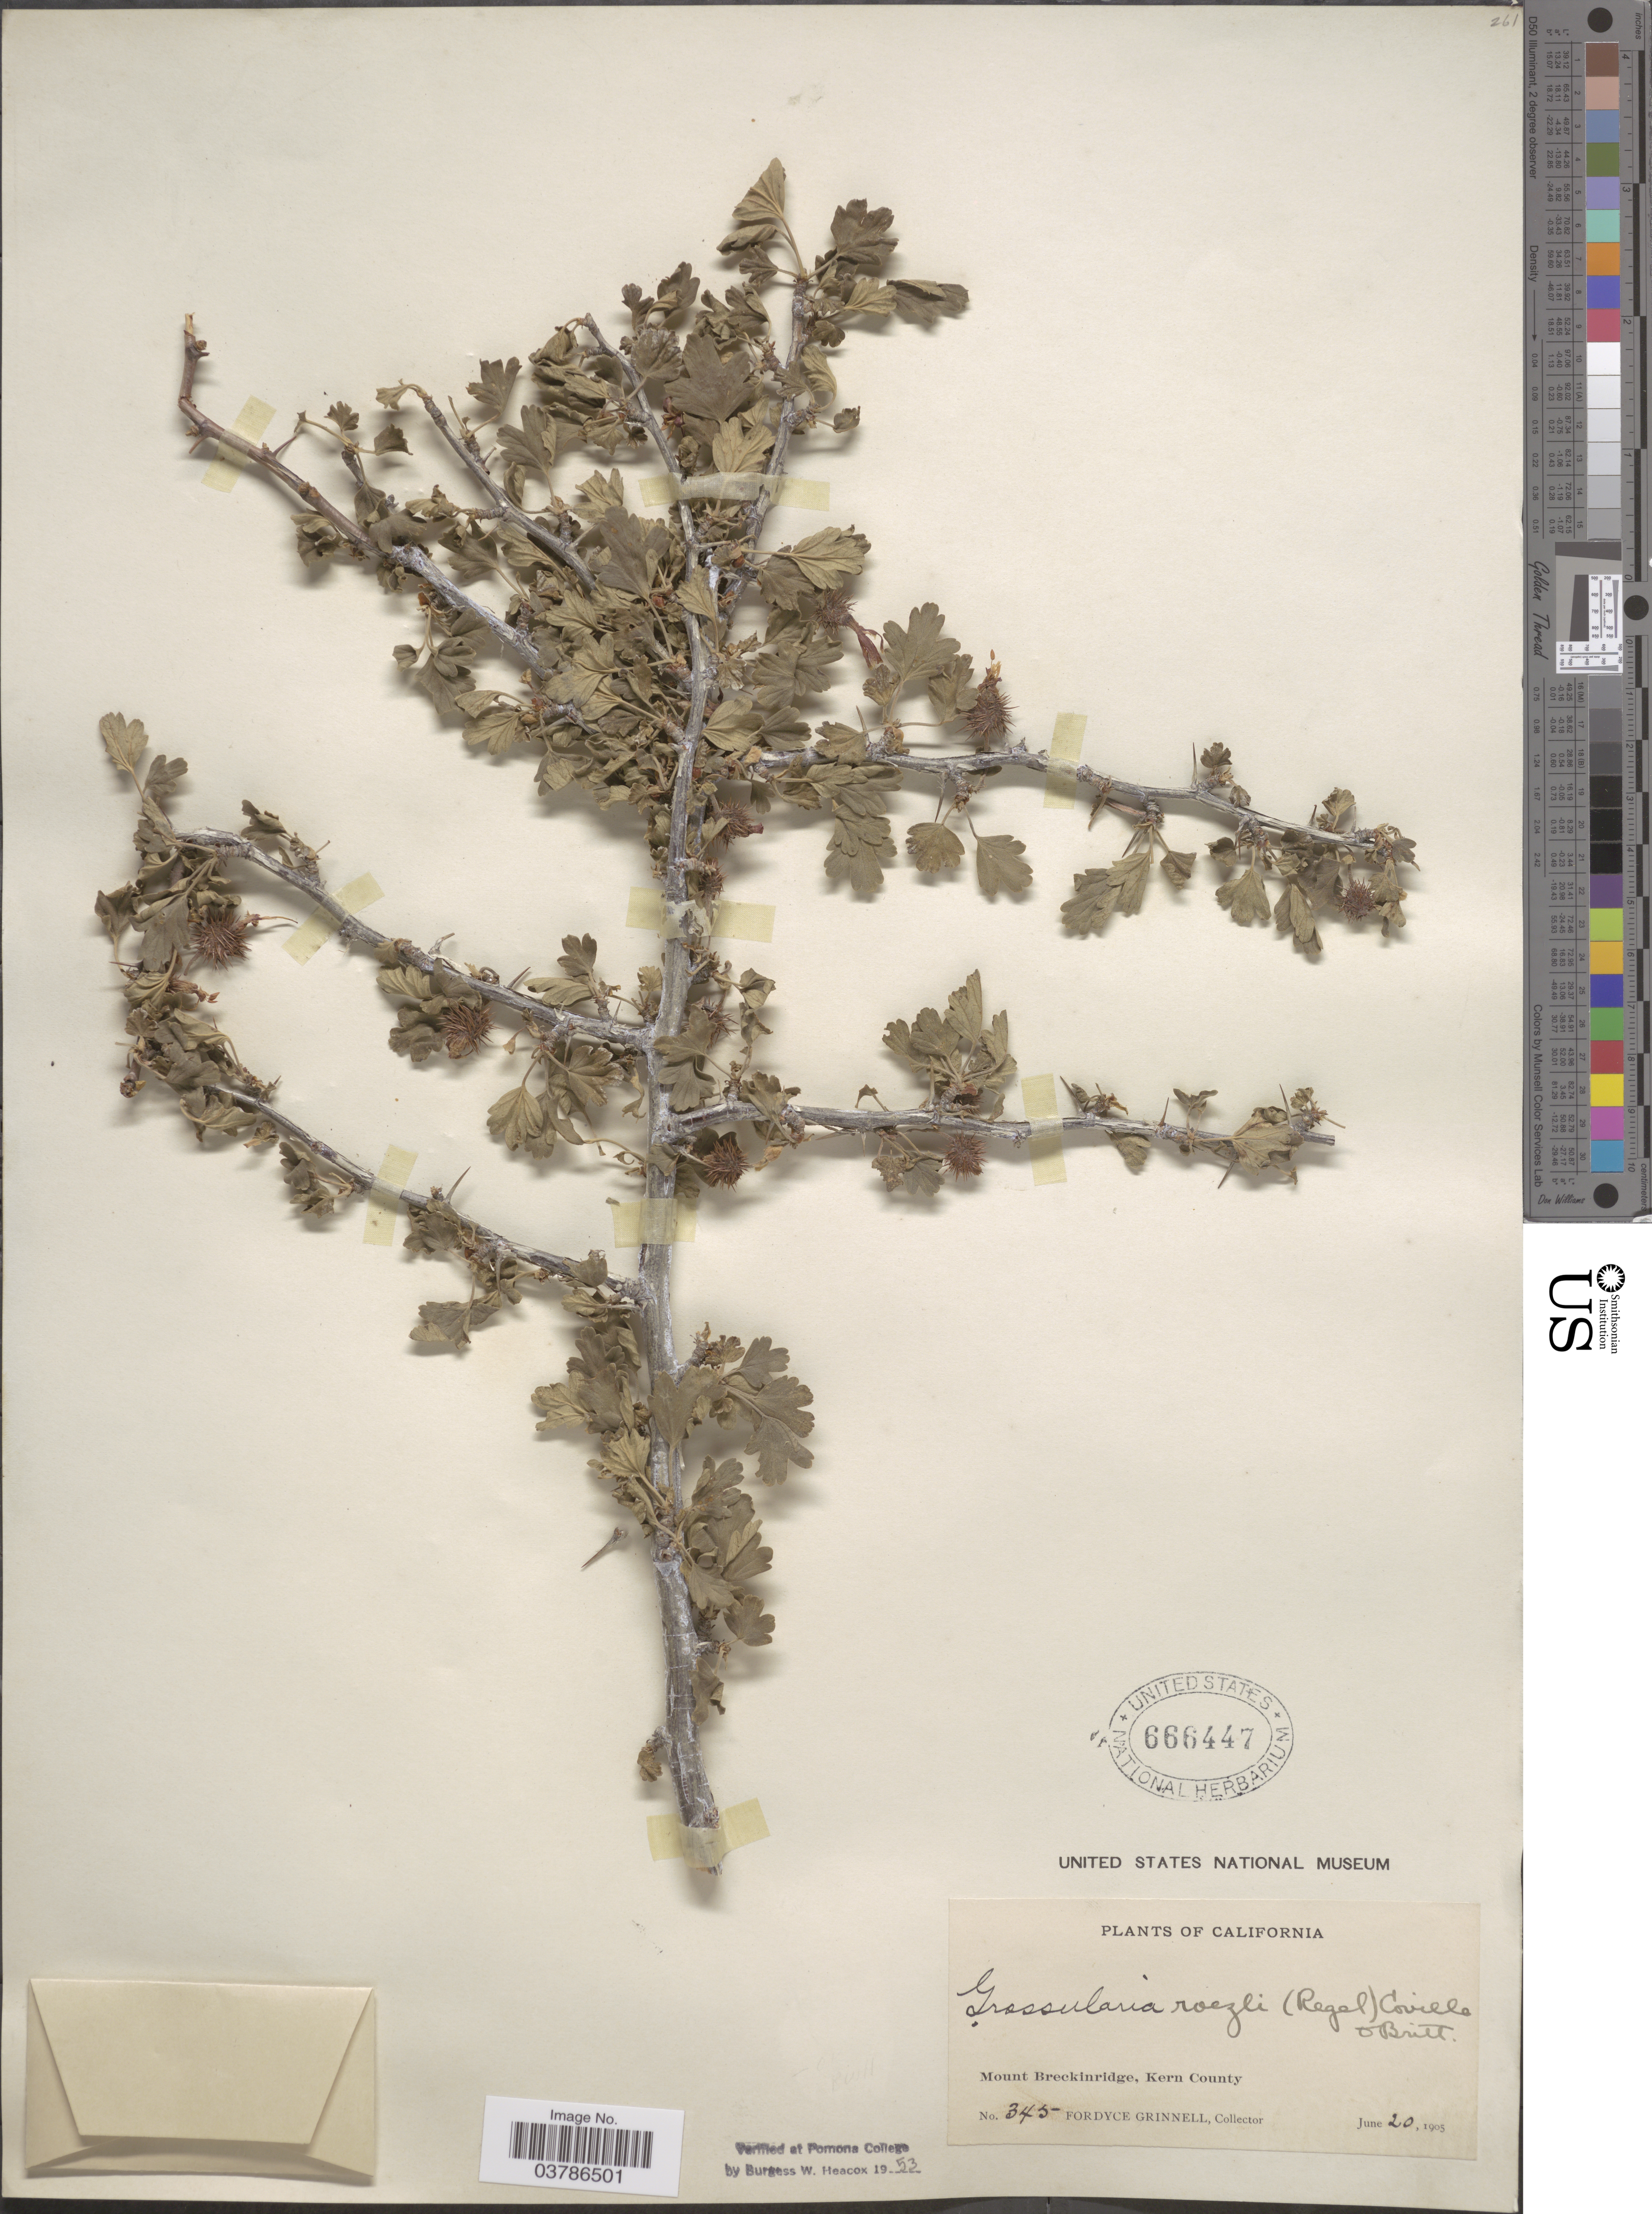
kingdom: Plantae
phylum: Tracheophyta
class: Magnoliopsida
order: Saxifragales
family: Grossulariaceae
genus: Ribes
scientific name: Ribes roezlii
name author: Regel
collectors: F. Grinnell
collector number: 345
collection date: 1905-06-20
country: United States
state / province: California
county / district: Kern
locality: Mount Breckinridge, Kern County.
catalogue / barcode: US 666447